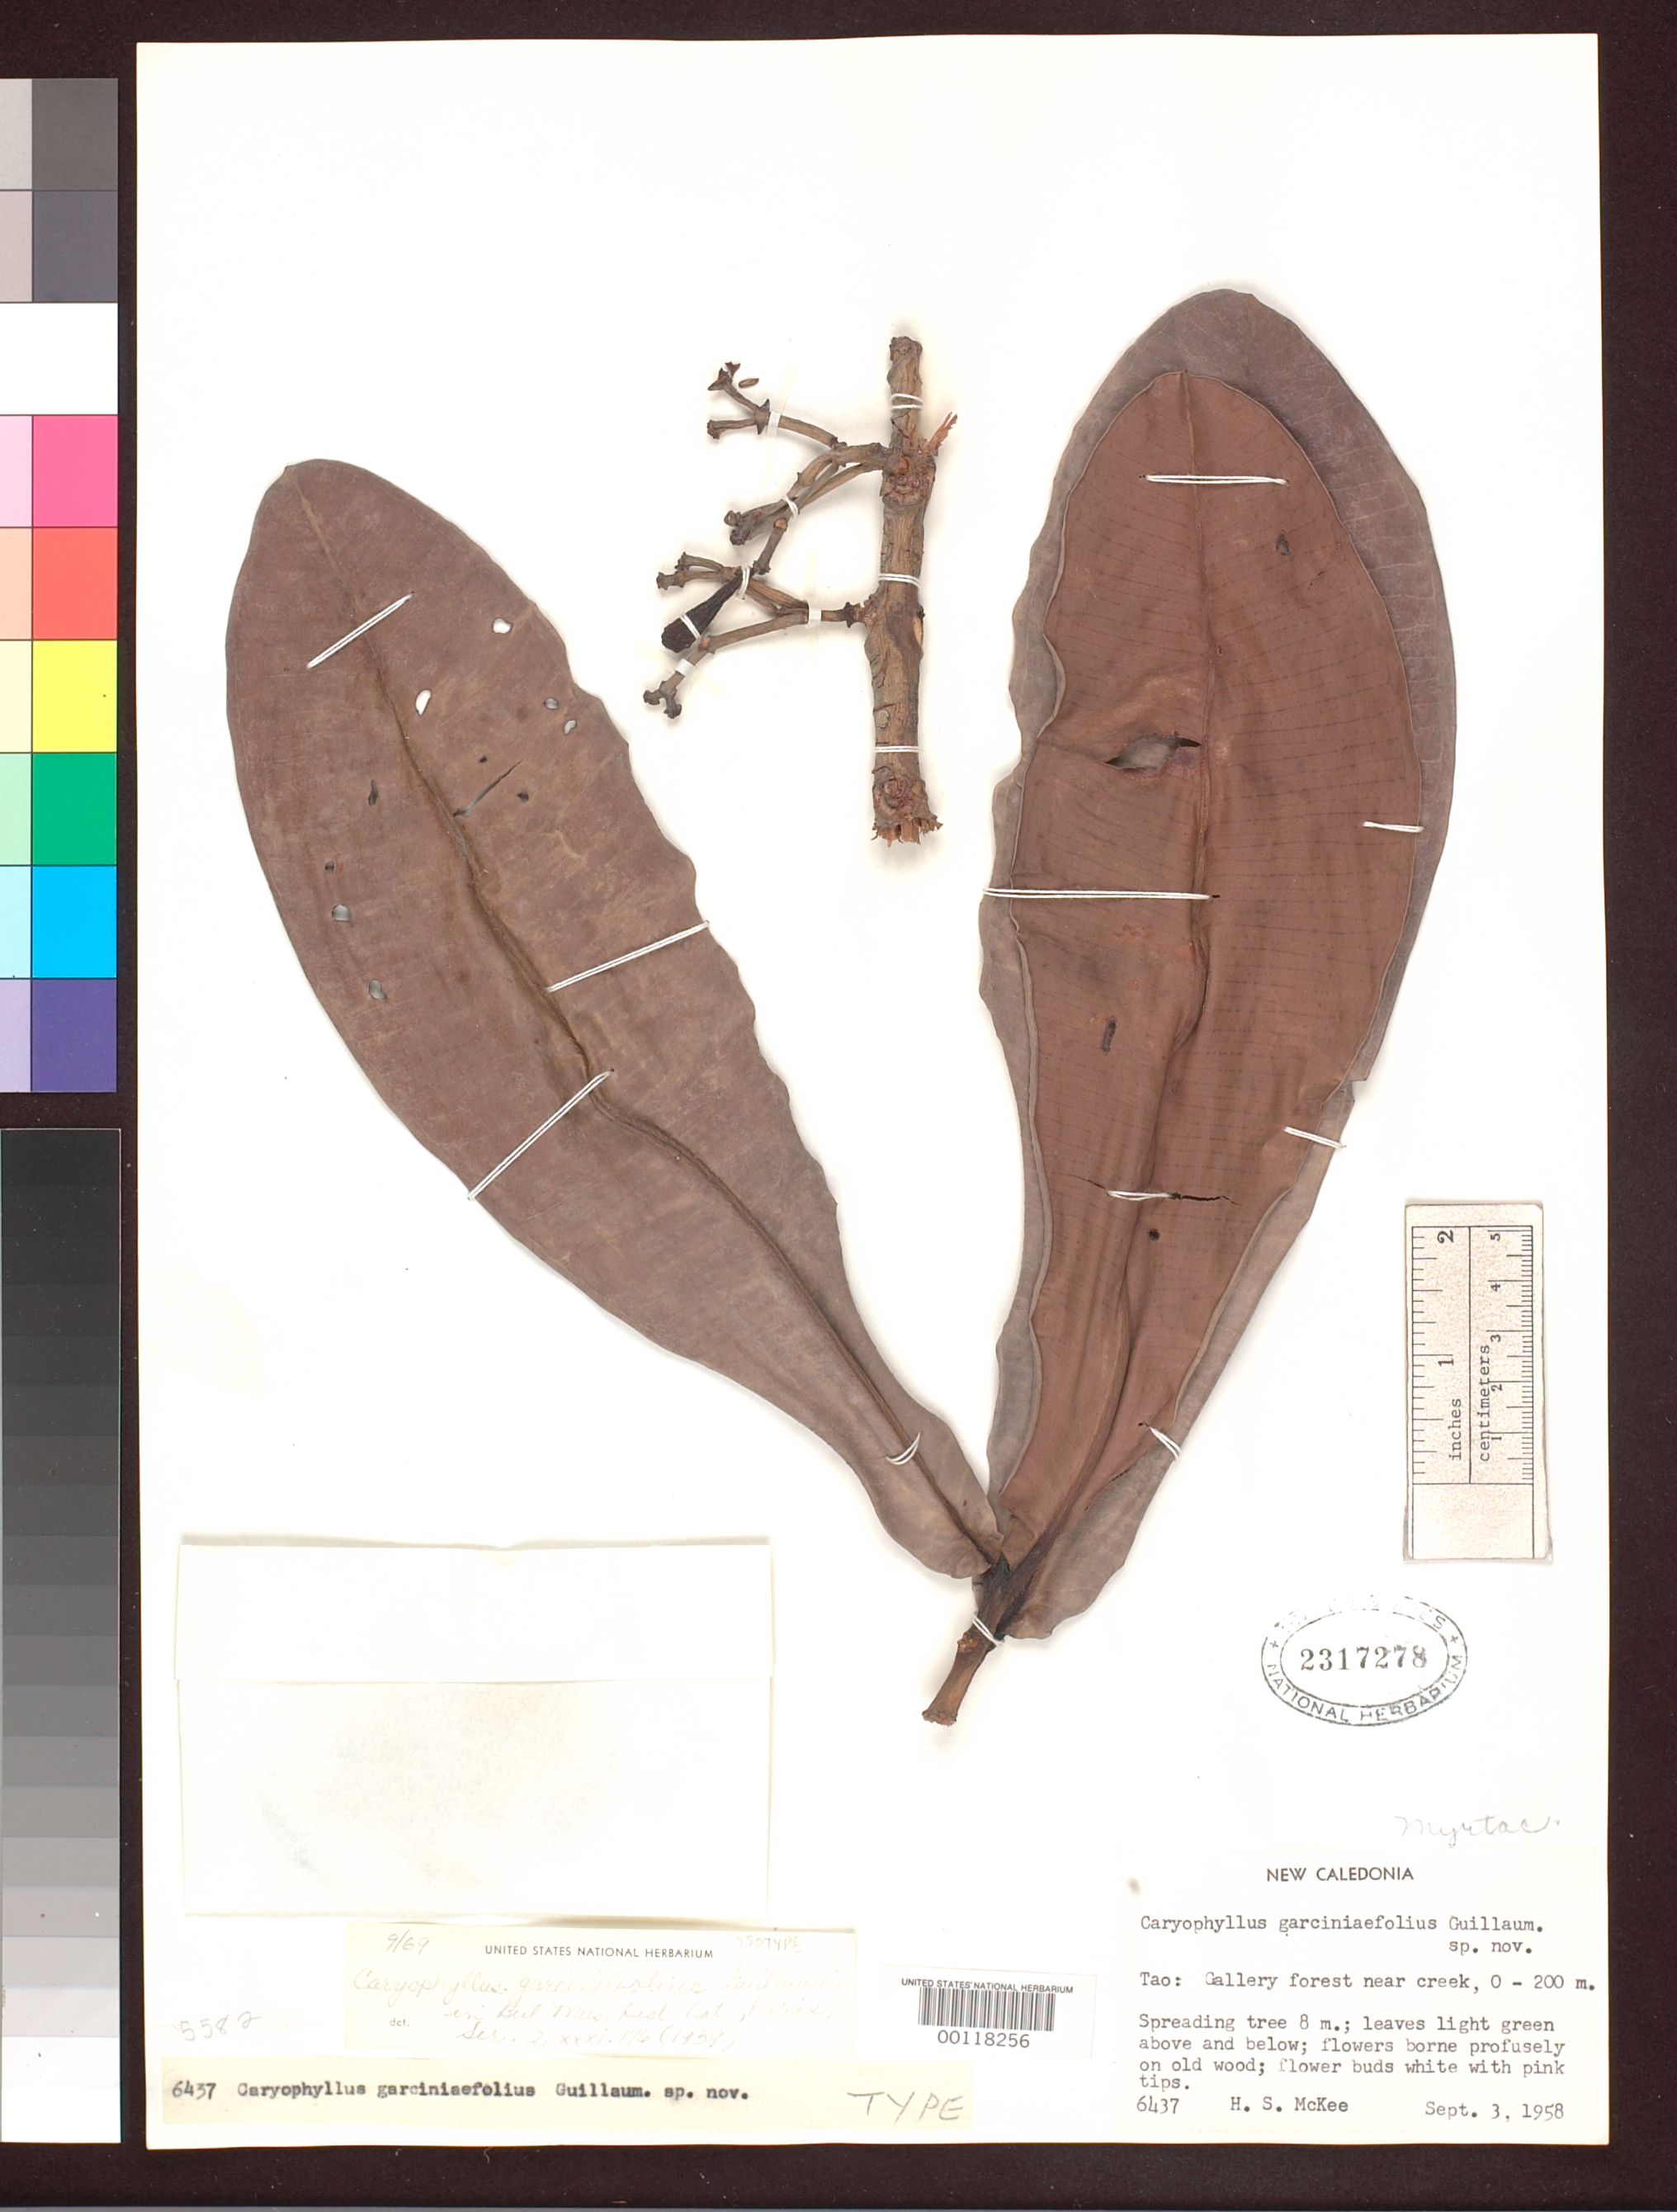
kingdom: Plantae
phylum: Tracheophyta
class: Magnoliopsida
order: Myrtales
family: Myrtaceae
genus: Caryophyllus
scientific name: Caryophyllus garciniifolius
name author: Guillaumin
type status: Isotype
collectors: H. S. MacKee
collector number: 6437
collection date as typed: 03 Sep 1958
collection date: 1958-09-03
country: New Caledonia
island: New Caledonia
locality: Tao.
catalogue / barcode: US 2317278